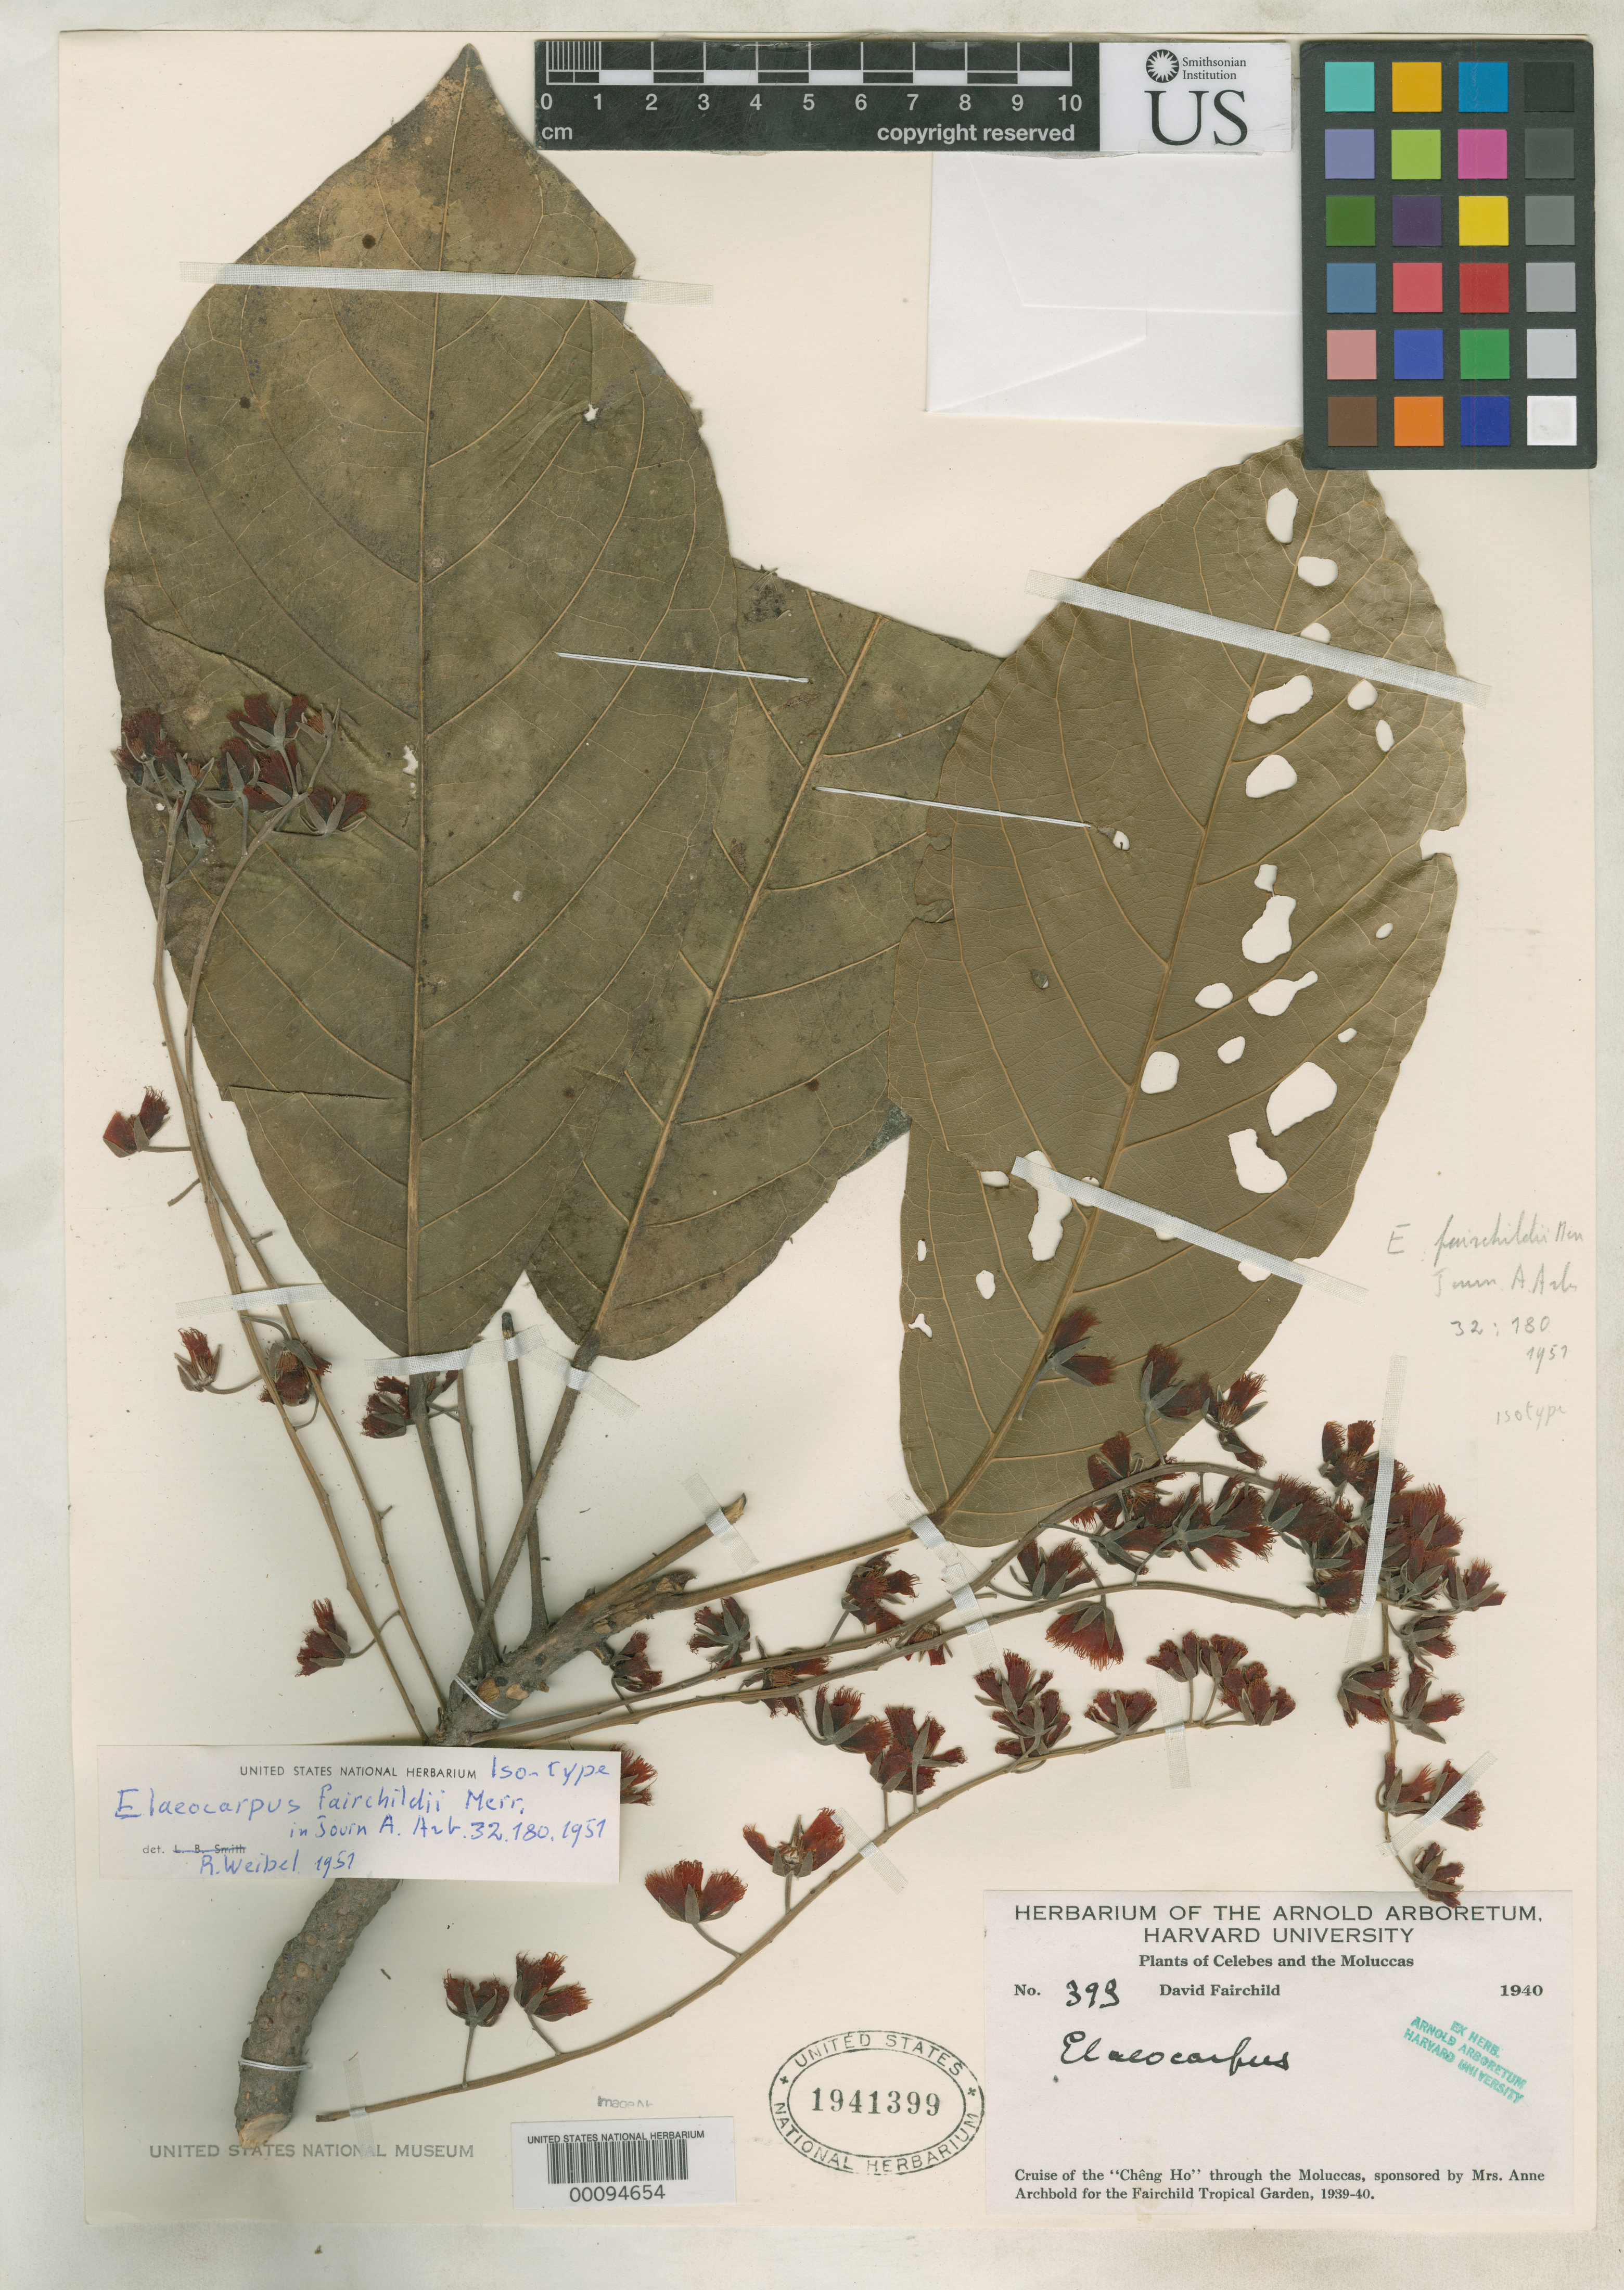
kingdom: Plantae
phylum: Tracheophyta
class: Magnoliopsida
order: Oxalidales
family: Elaeocarpaceae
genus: Elaeocarpus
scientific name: Elaeocarpus fairchildii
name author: Merr.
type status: Isotype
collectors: D. Fairchild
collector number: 393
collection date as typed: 1940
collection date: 1940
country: Indonesia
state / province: Maluku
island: Moluccas Is.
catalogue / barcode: US 1941399